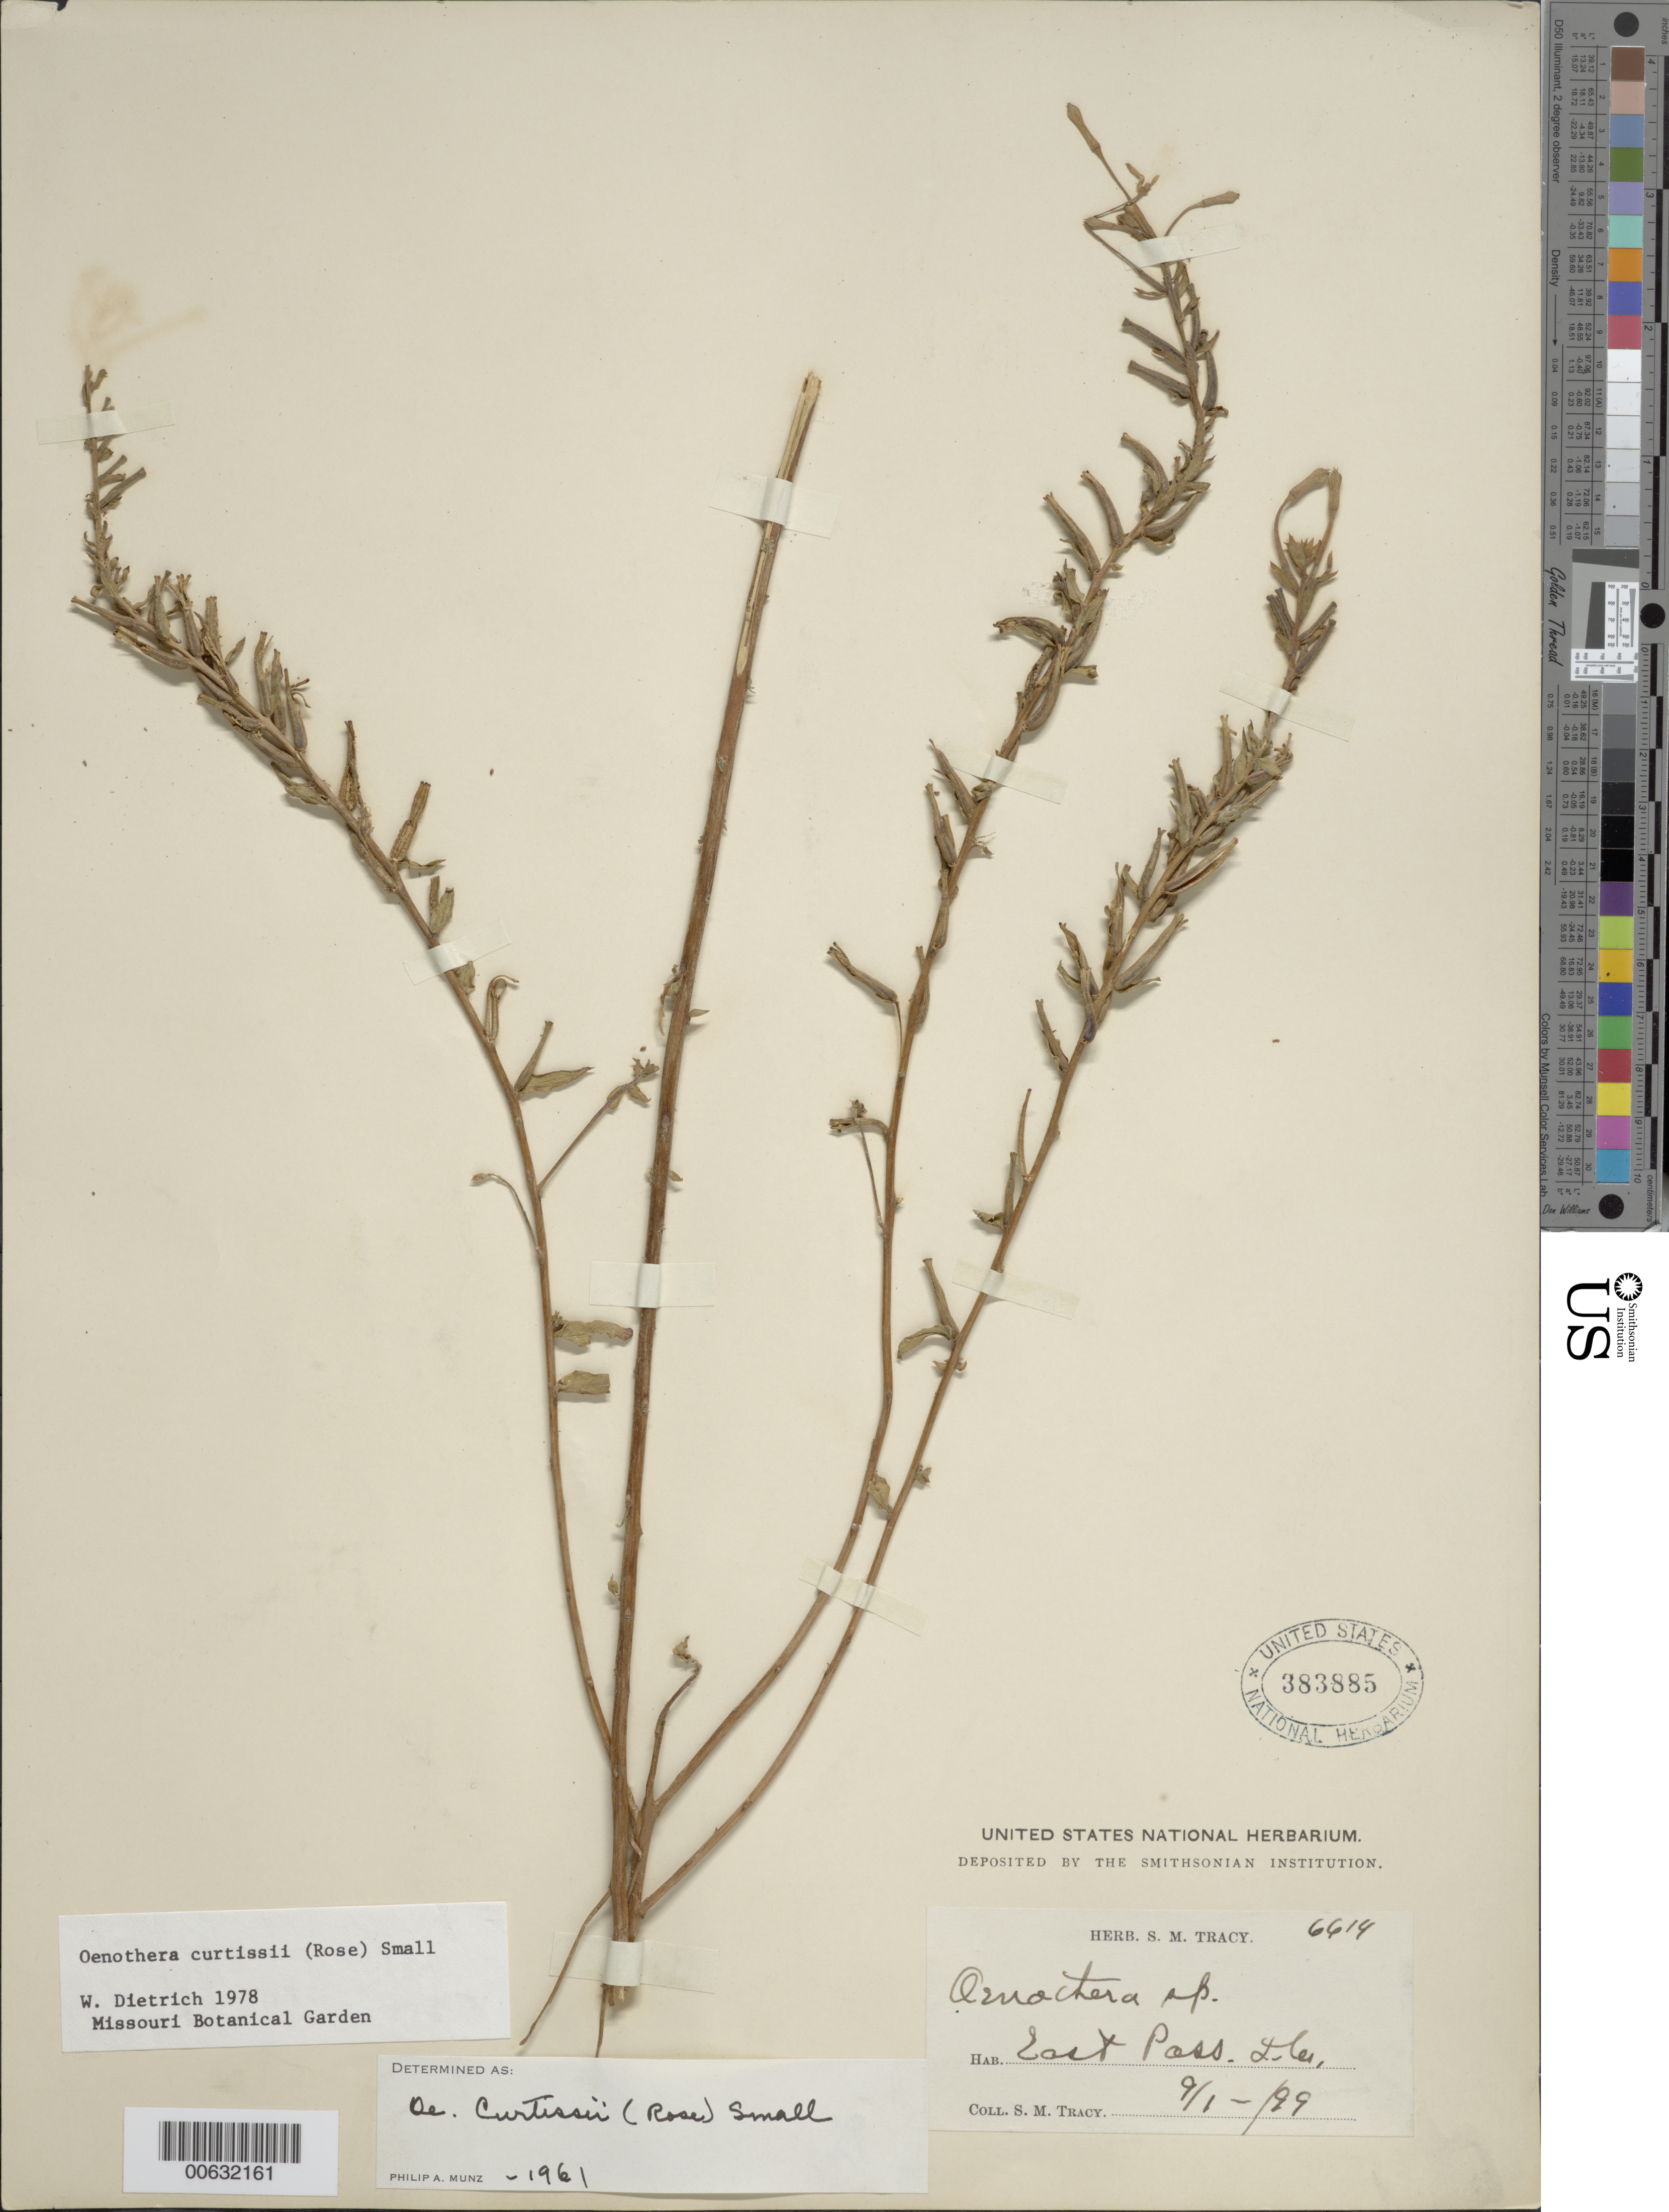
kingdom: Plantae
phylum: Tracheophyta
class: Magnoliopsida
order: Myrtales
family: Onagraceae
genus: Oenothera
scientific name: Oenothera curtissii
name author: Small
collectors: S. M. Tracy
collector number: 6614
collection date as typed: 01 Sep 1899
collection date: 1899-09-01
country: United States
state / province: Florida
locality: East Pass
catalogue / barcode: US 383885